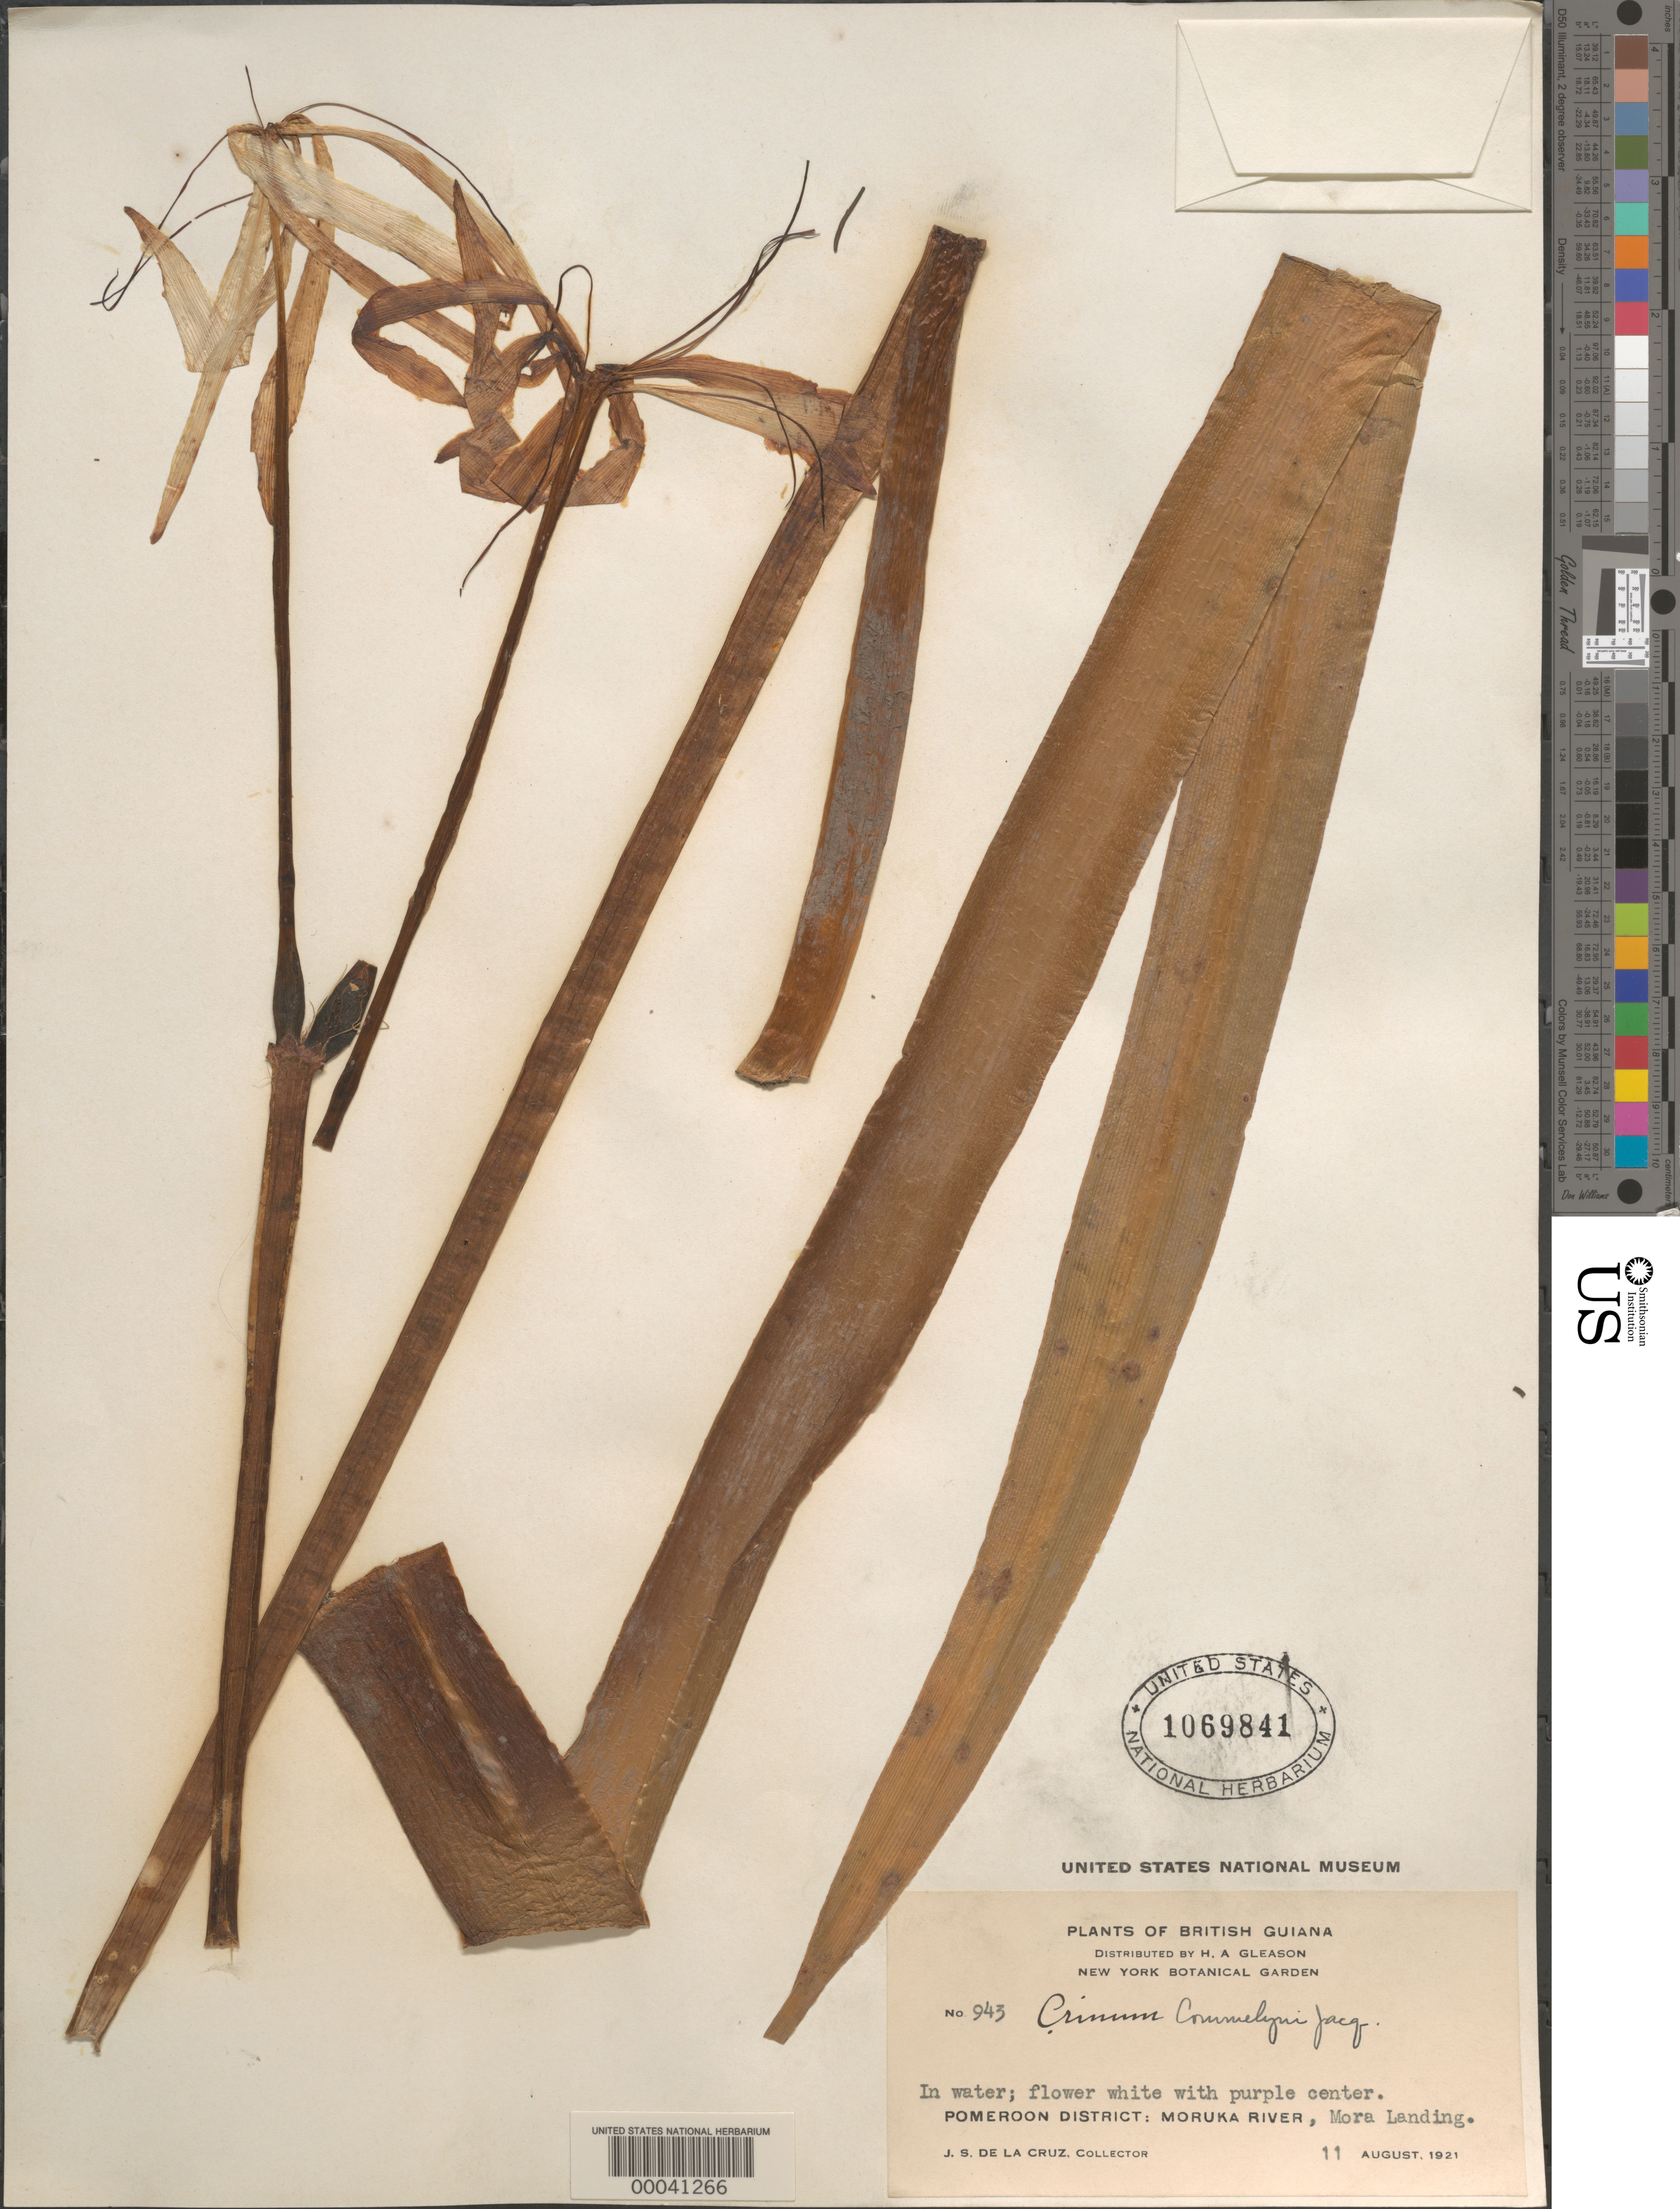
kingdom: Plantae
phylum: Tracheophyta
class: Liliopsida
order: Asparagales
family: Amaryllidaceae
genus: Crinum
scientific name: Crinum commelyni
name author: Jacq.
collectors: J. S. de la Cruz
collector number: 943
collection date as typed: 11 Aug 1921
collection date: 1921-08-11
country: Guyana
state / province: Pomeroon-Supenaam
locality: Moruka river, mora landing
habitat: In water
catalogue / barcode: US 1069841